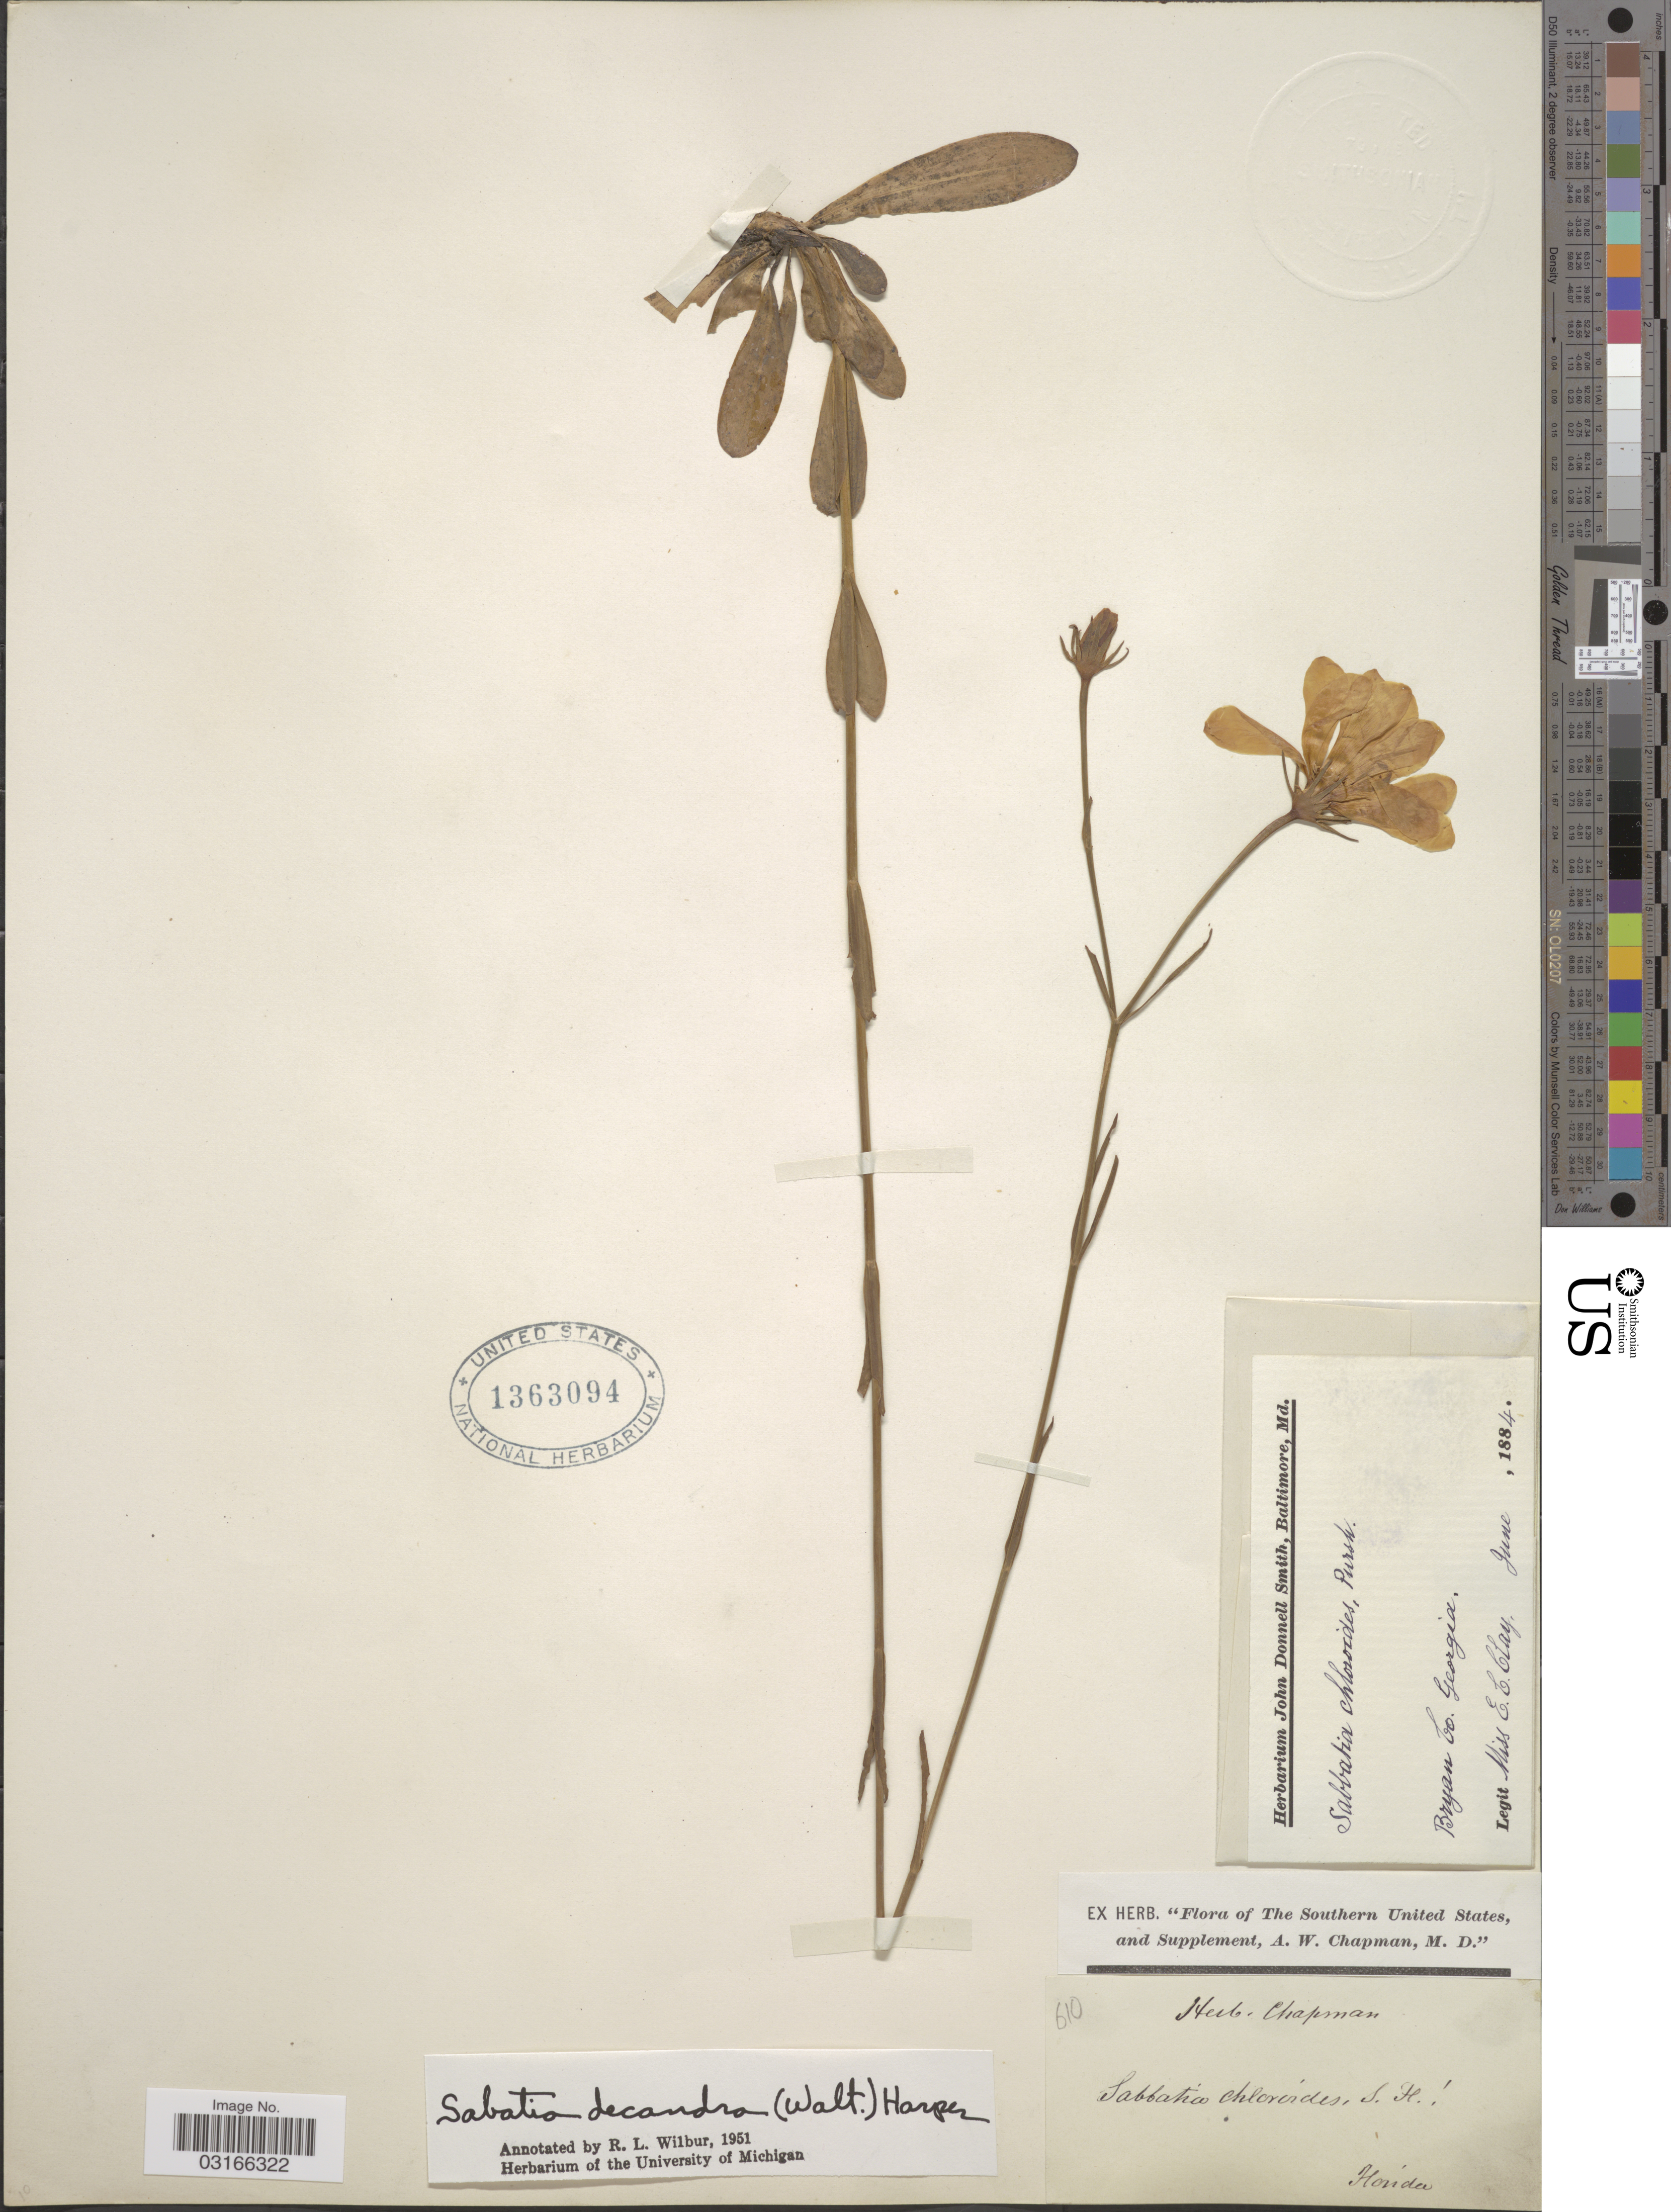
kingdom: Plantae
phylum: Tracheophyta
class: Magnoliopsida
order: Gentianales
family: Gentianaceae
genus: Sabatia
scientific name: Sabatia decandra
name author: (Walter)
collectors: ex herb. A.W. Chapman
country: United States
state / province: Florida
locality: Southern United States.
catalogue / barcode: US 1363094